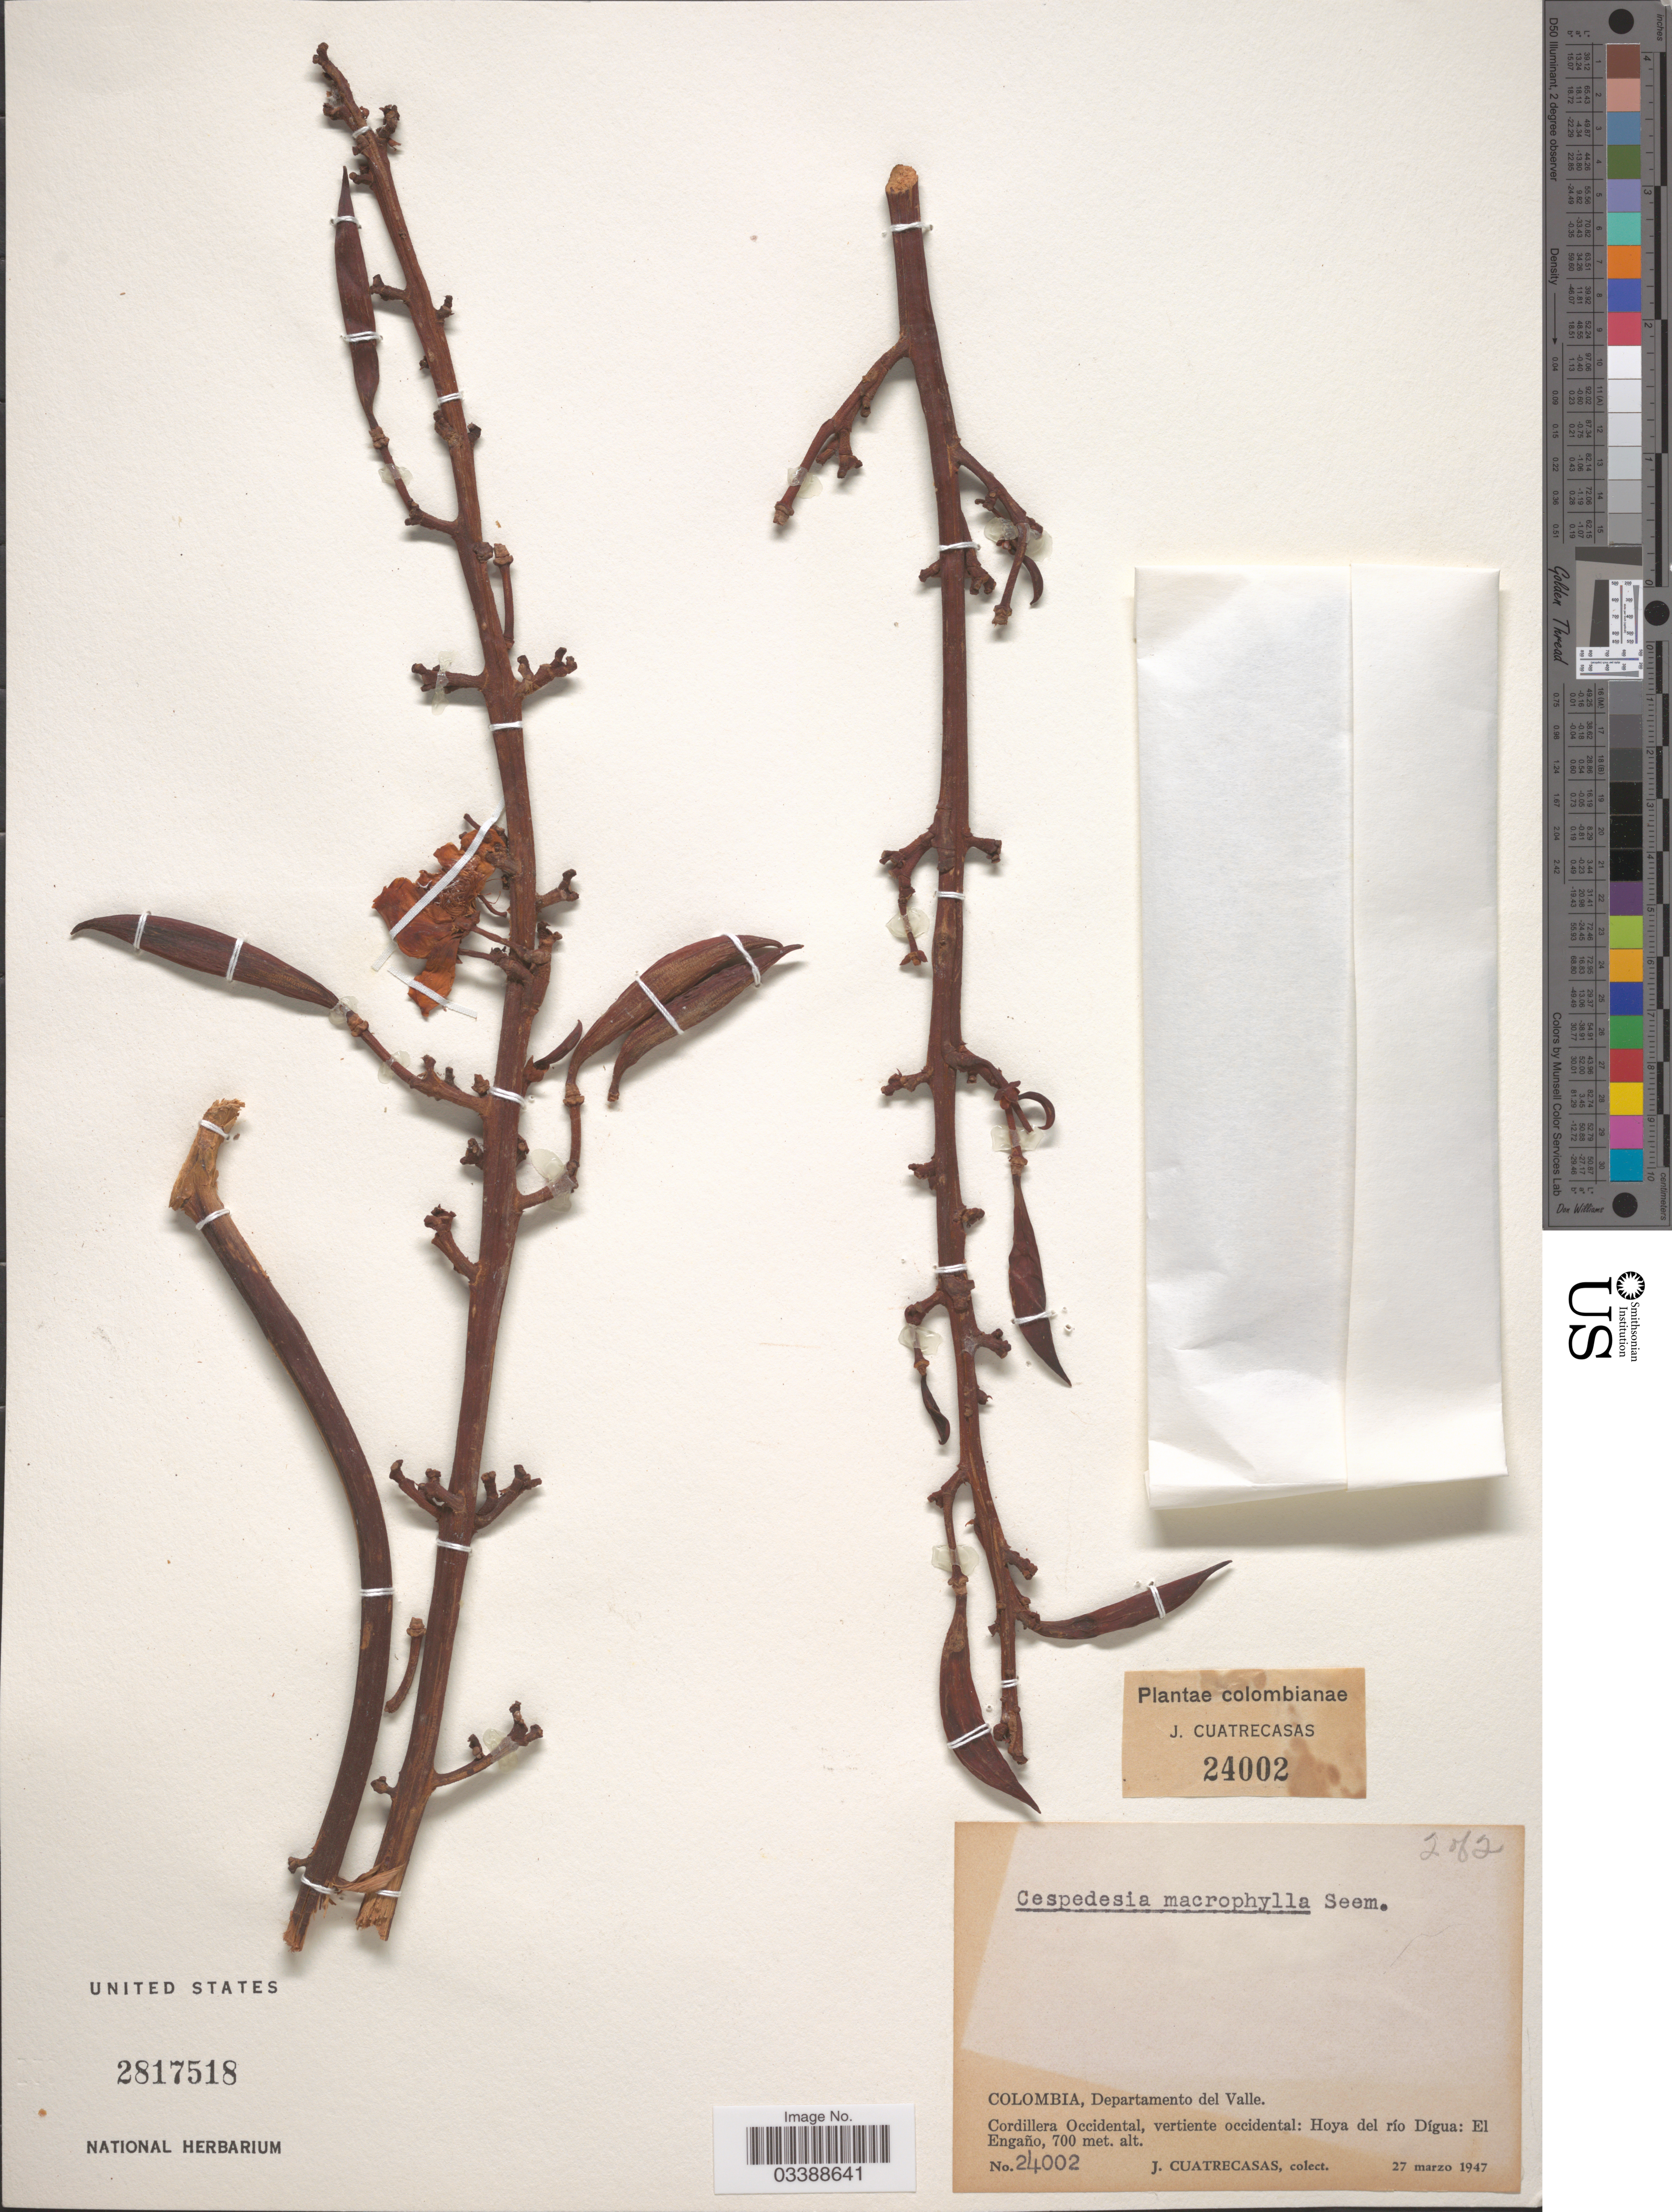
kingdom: Plantae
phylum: Tracheophyta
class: Magnoliopsida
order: Malpighiales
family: Ochnaceae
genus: Cespedesia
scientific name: Cespedesia macrophylla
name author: Seem.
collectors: J. Cuatrecasas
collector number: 24002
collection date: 1947-03-27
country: Colombia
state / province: Valle del Cauca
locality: Departamento del Valle. Cordillera Occidental, vertiente occidental: Hoya del río Dígua: El Engaño.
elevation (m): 700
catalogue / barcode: US 2817518